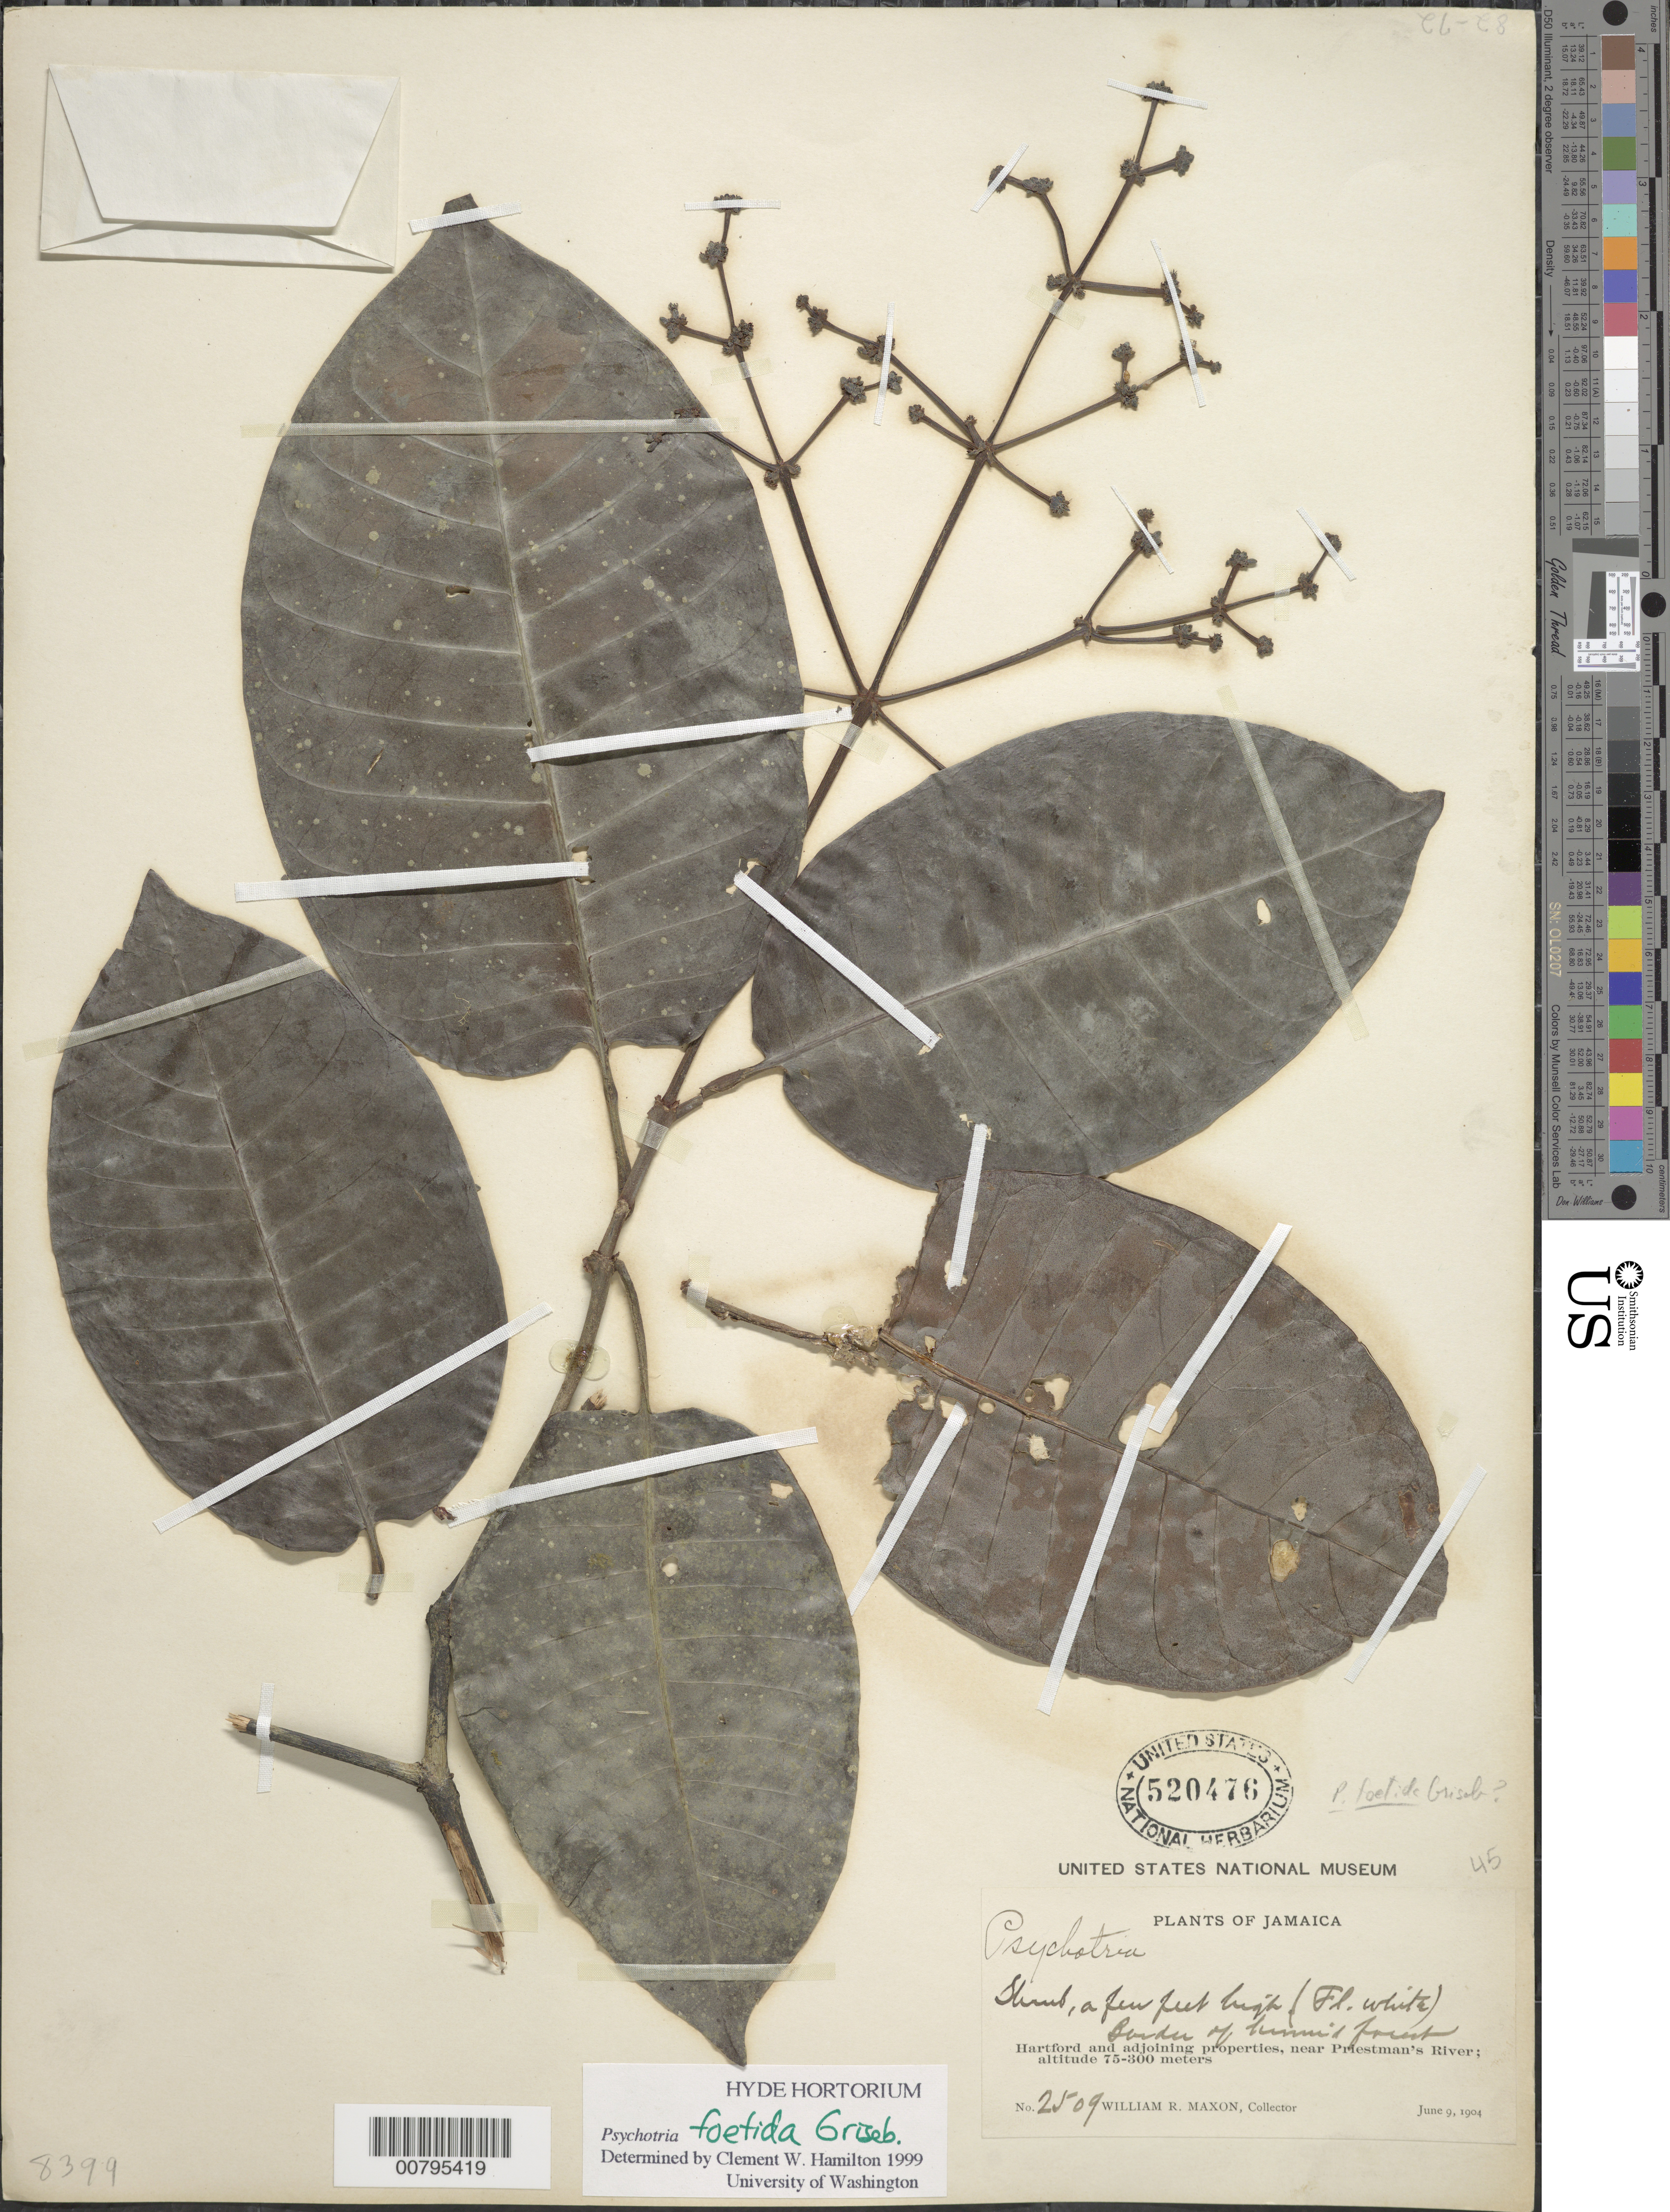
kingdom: Plantae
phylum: Tracheophyta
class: Magnoliopsida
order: Gentianales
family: Rubiaceae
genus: Psychotria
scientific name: Psychotria foetida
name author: Griseb.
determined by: Hamilton, C. W.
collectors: W. R. Maxon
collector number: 2509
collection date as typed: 09 Jun 1904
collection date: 1904-06-09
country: Jamaica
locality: Hartford and adjoining properties, near Priestman's River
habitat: Border of humid forest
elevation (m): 75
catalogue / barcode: US 520476